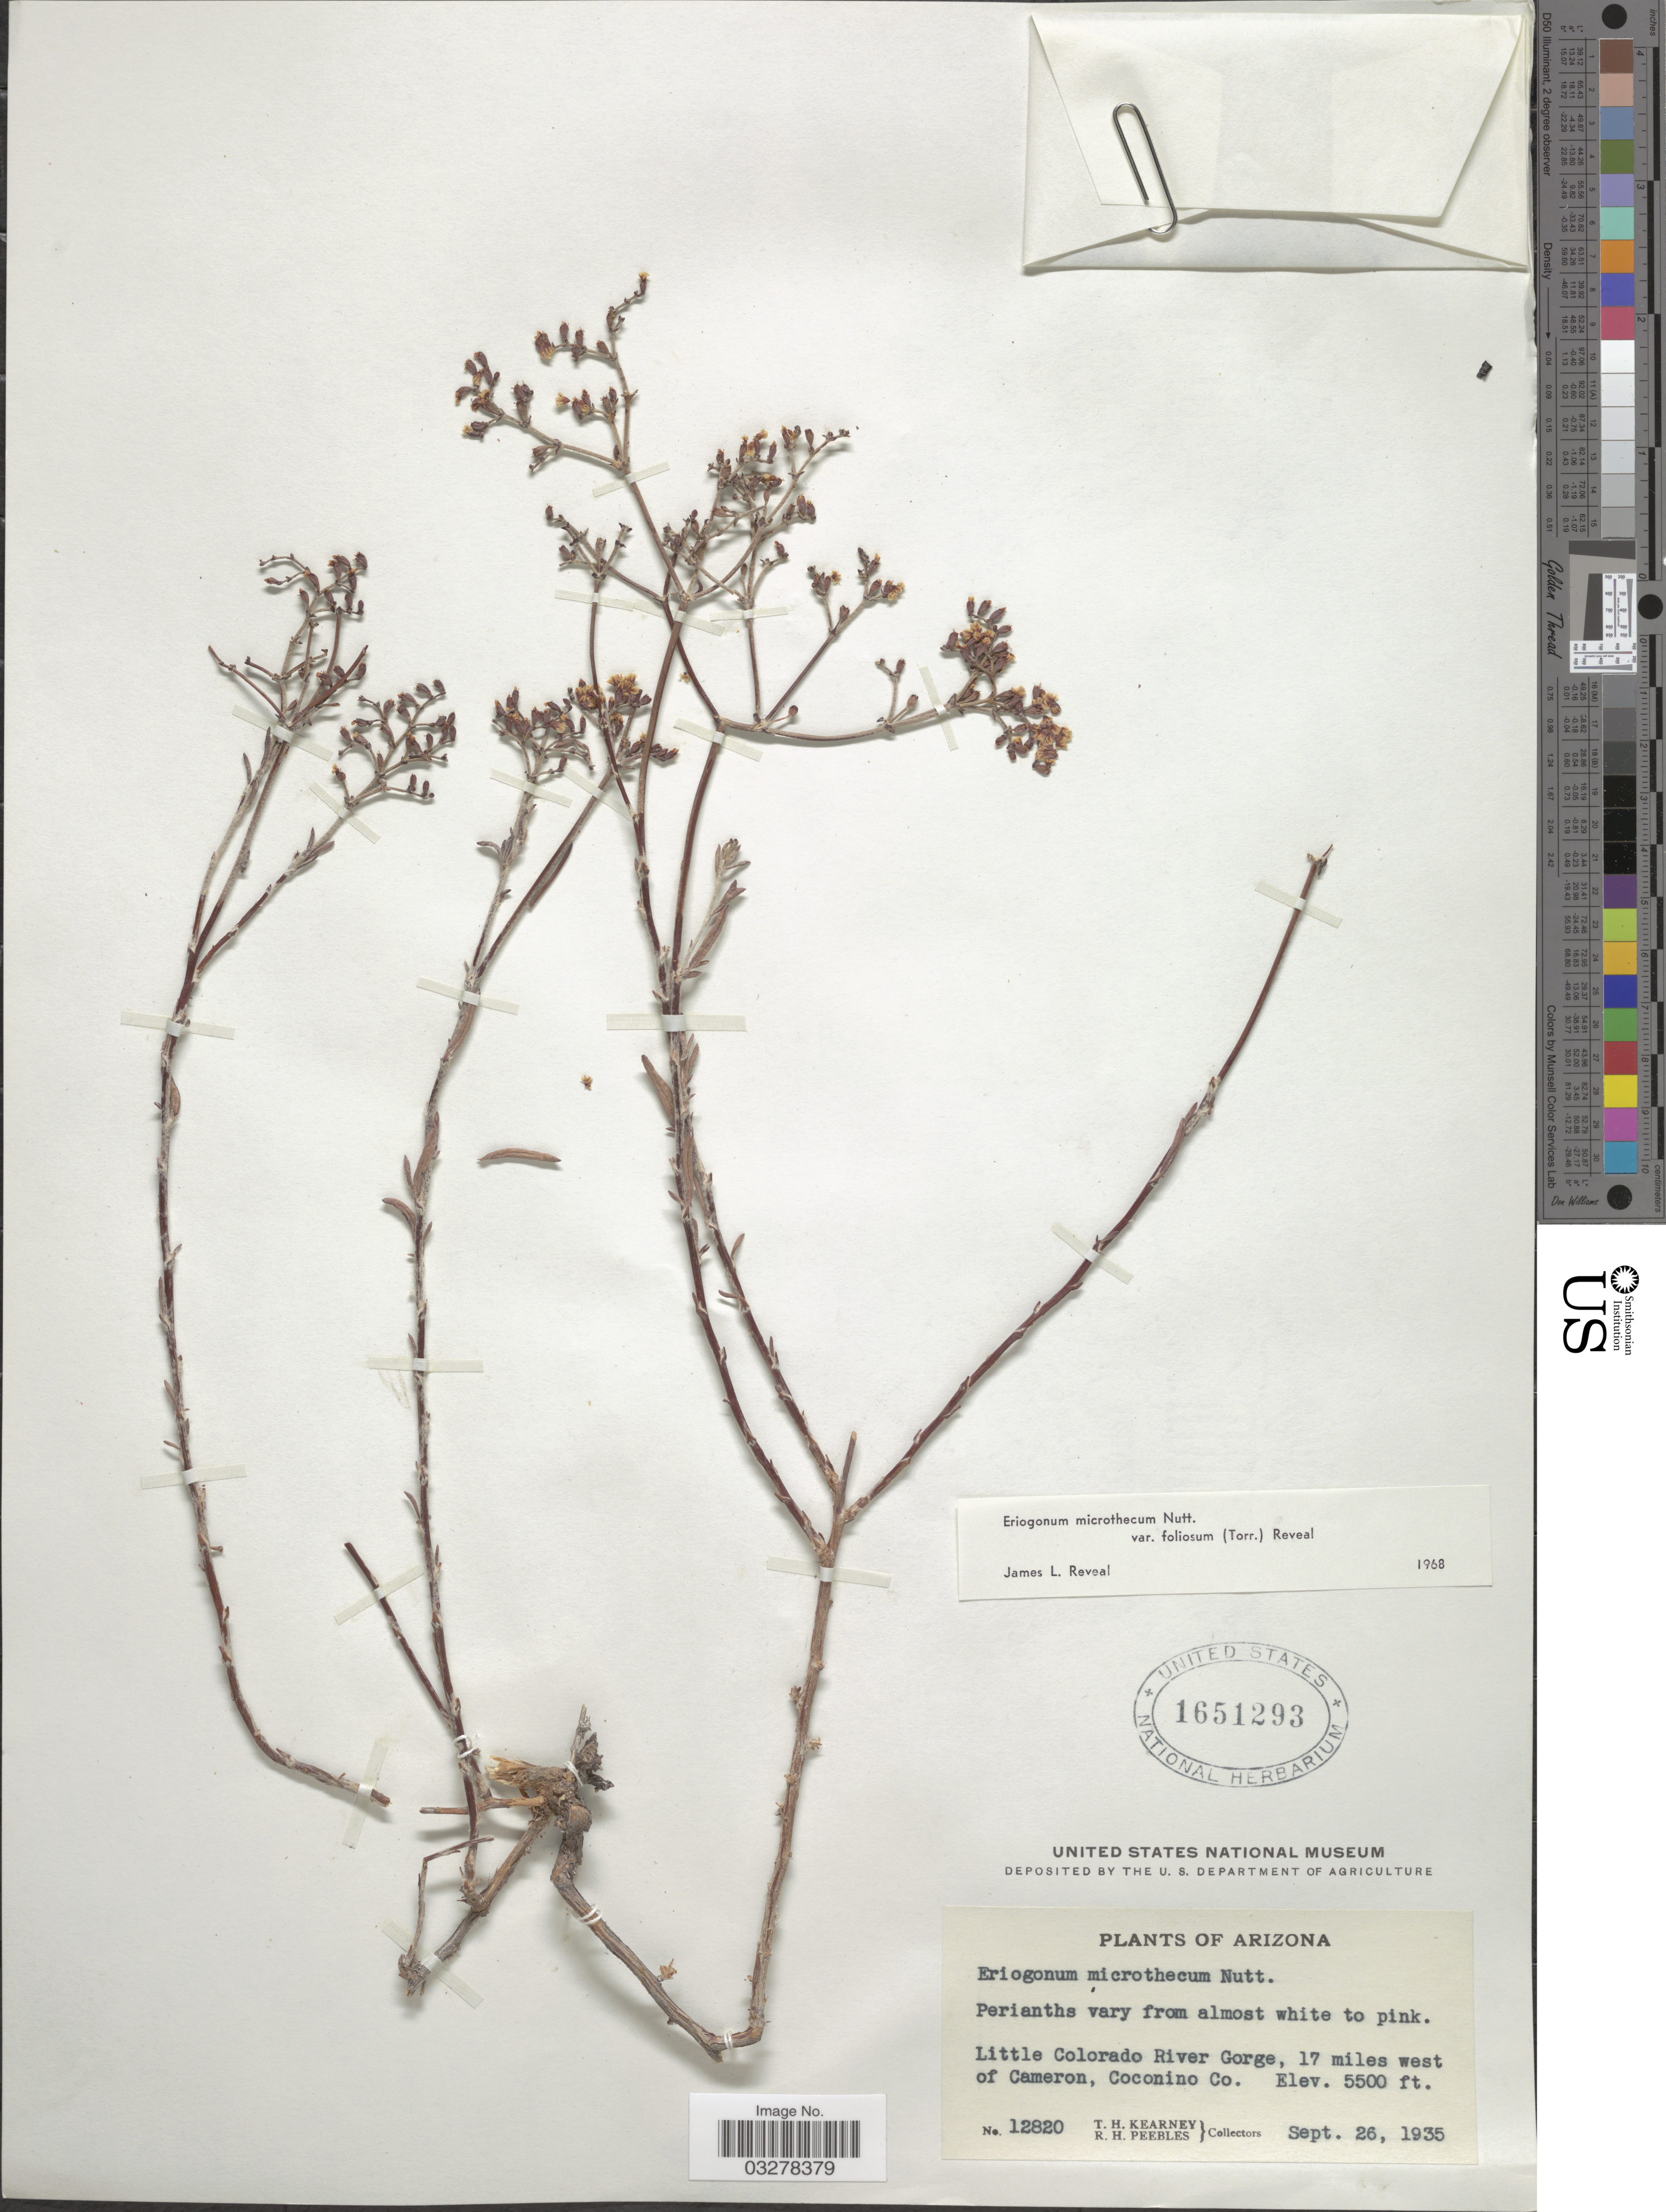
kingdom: Plantae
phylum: Tracheophyta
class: Magnoliopsida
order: Caryophyllales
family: Polygonaceae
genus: Eriogonum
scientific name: Eriogonum microtheca var. foliosum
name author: (Torr. & A. Gray) Reveal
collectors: T. H. Kearney & R. H. Peebles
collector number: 12820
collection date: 1935-09-26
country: United States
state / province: Arizona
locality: Little Colorado River Gorge, 17 miles west of Cameron, Coconino Co.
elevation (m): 1676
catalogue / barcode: US 1651293